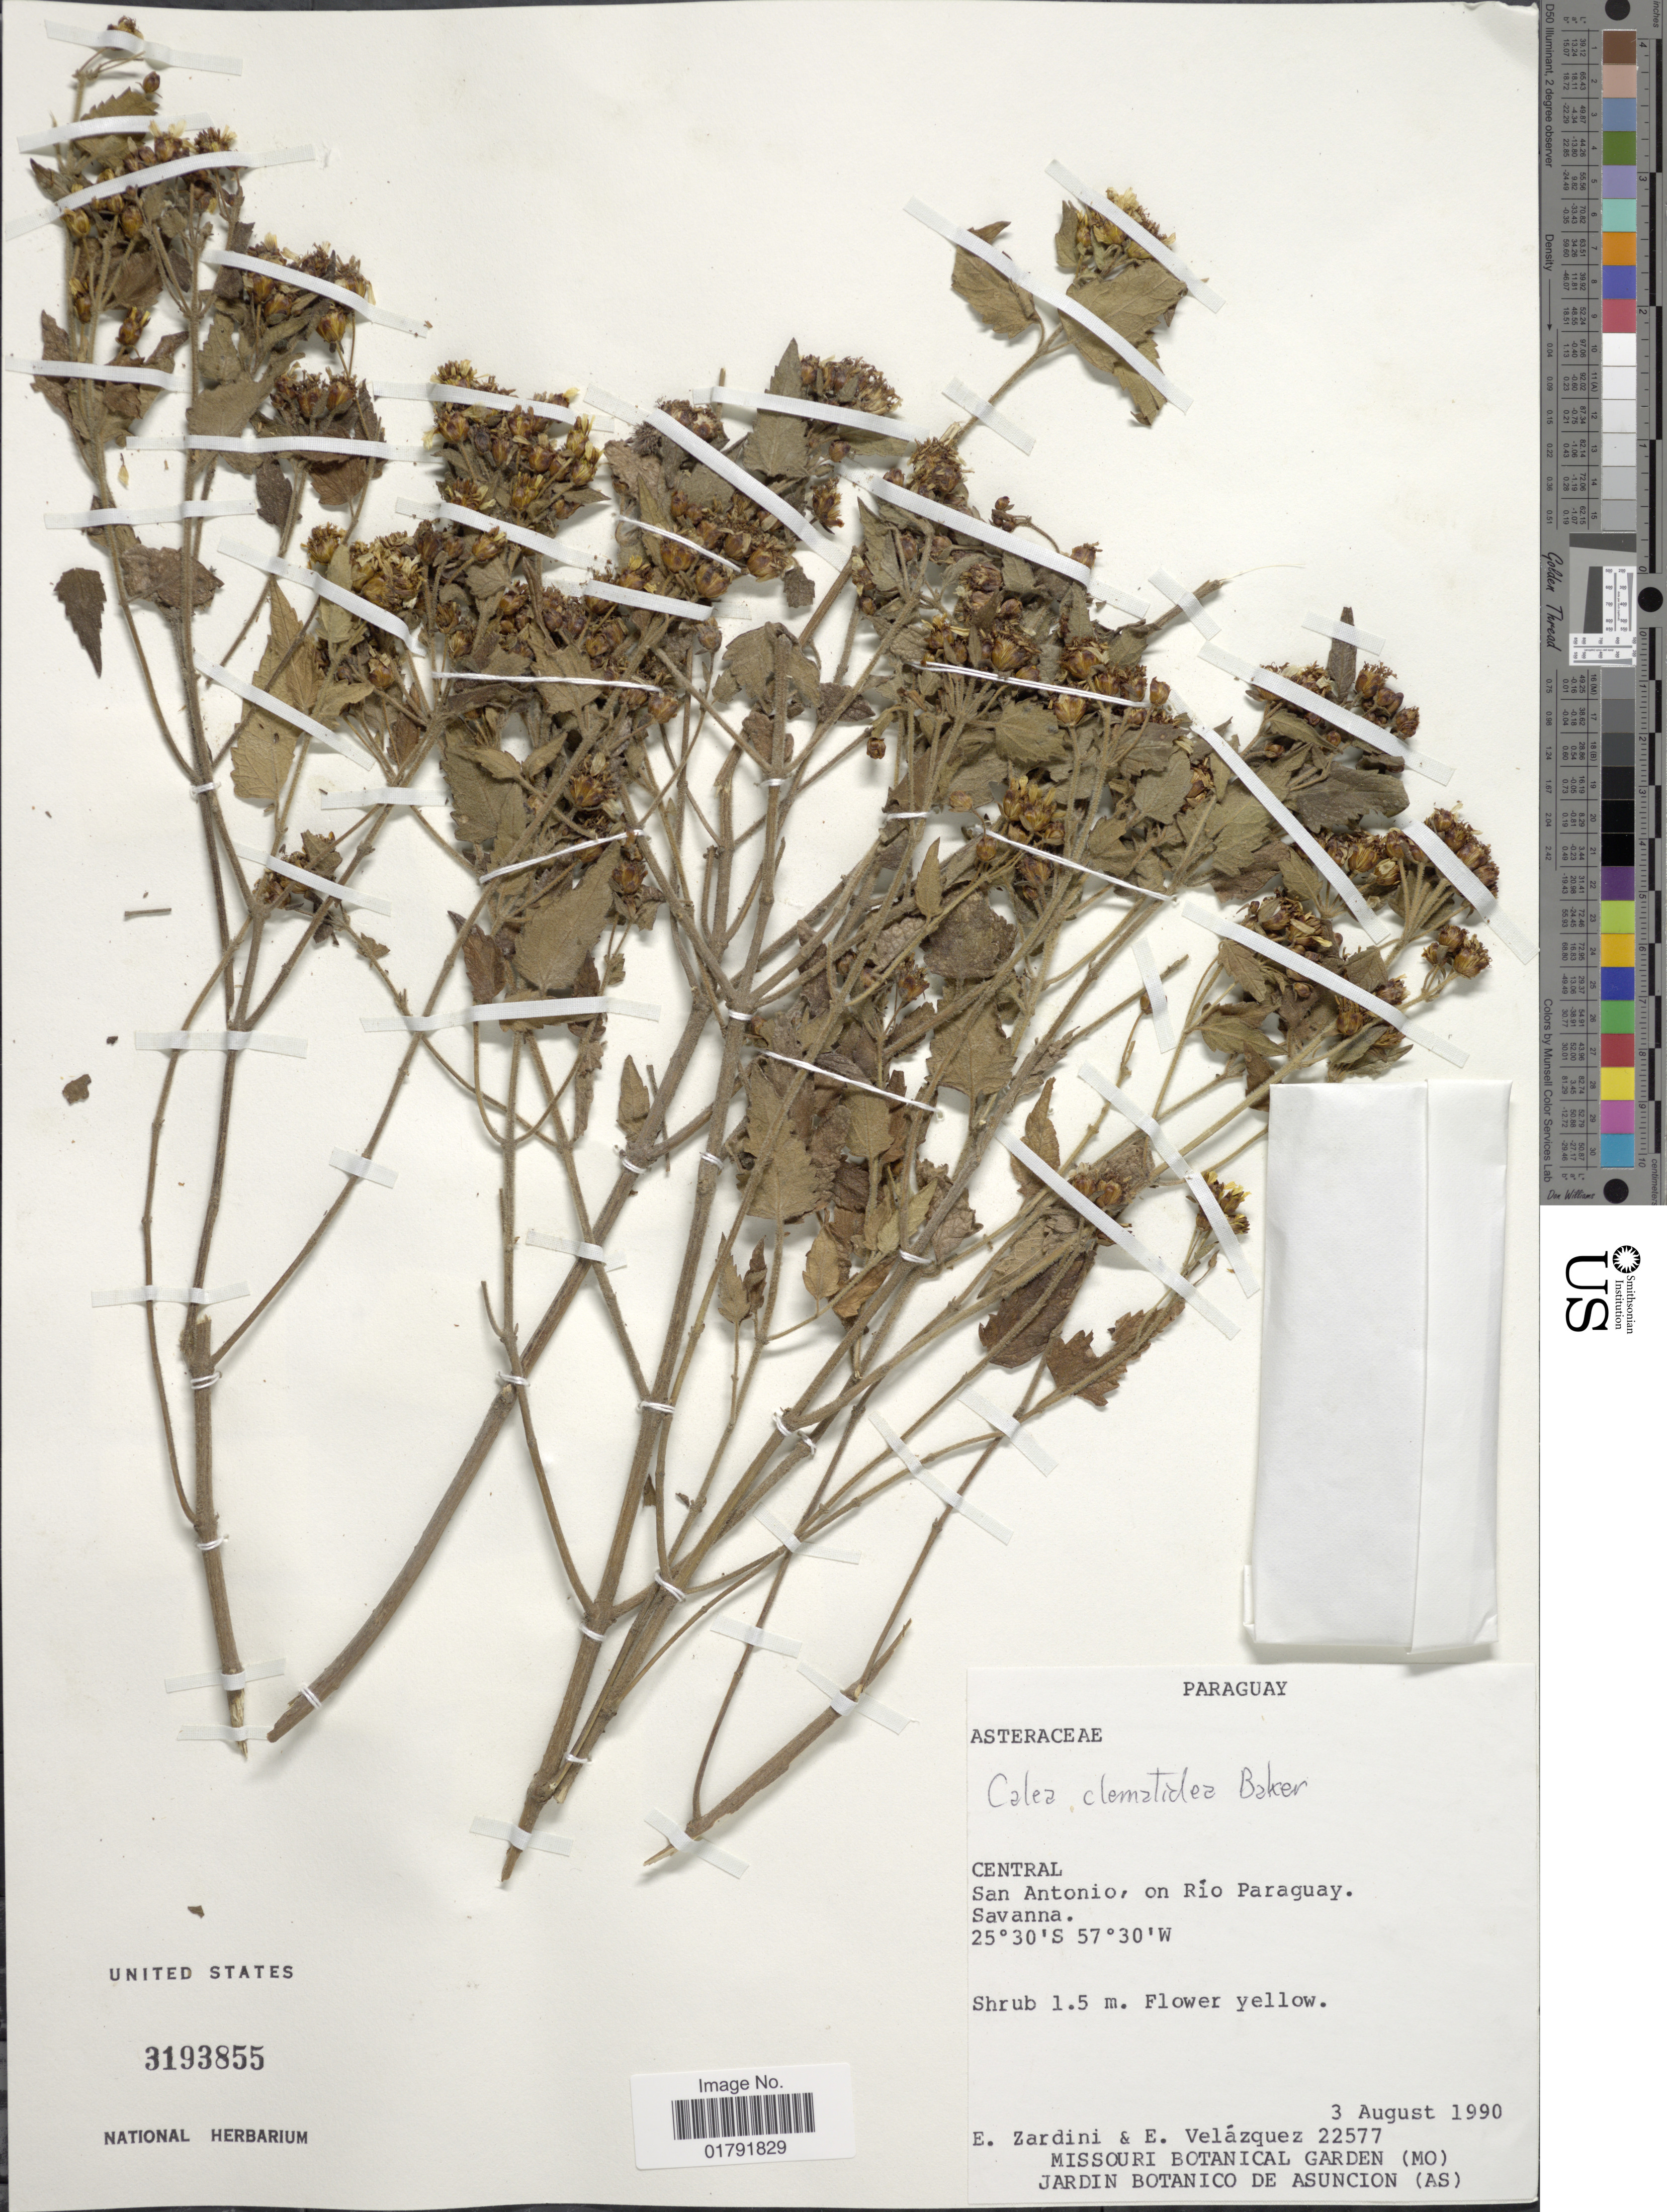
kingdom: Plantae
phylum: Tracheophyta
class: Magnoliopsida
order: Asterales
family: Asteraceae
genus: Calea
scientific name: Calea clematidea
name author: Baker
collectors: E. M. Zardini & E. Velazquez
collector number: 22577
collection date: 1990-08-03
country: Paraguay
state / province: Central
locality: San Antonio, on Rio Paraguay, savanna.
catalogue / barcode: US 3193855